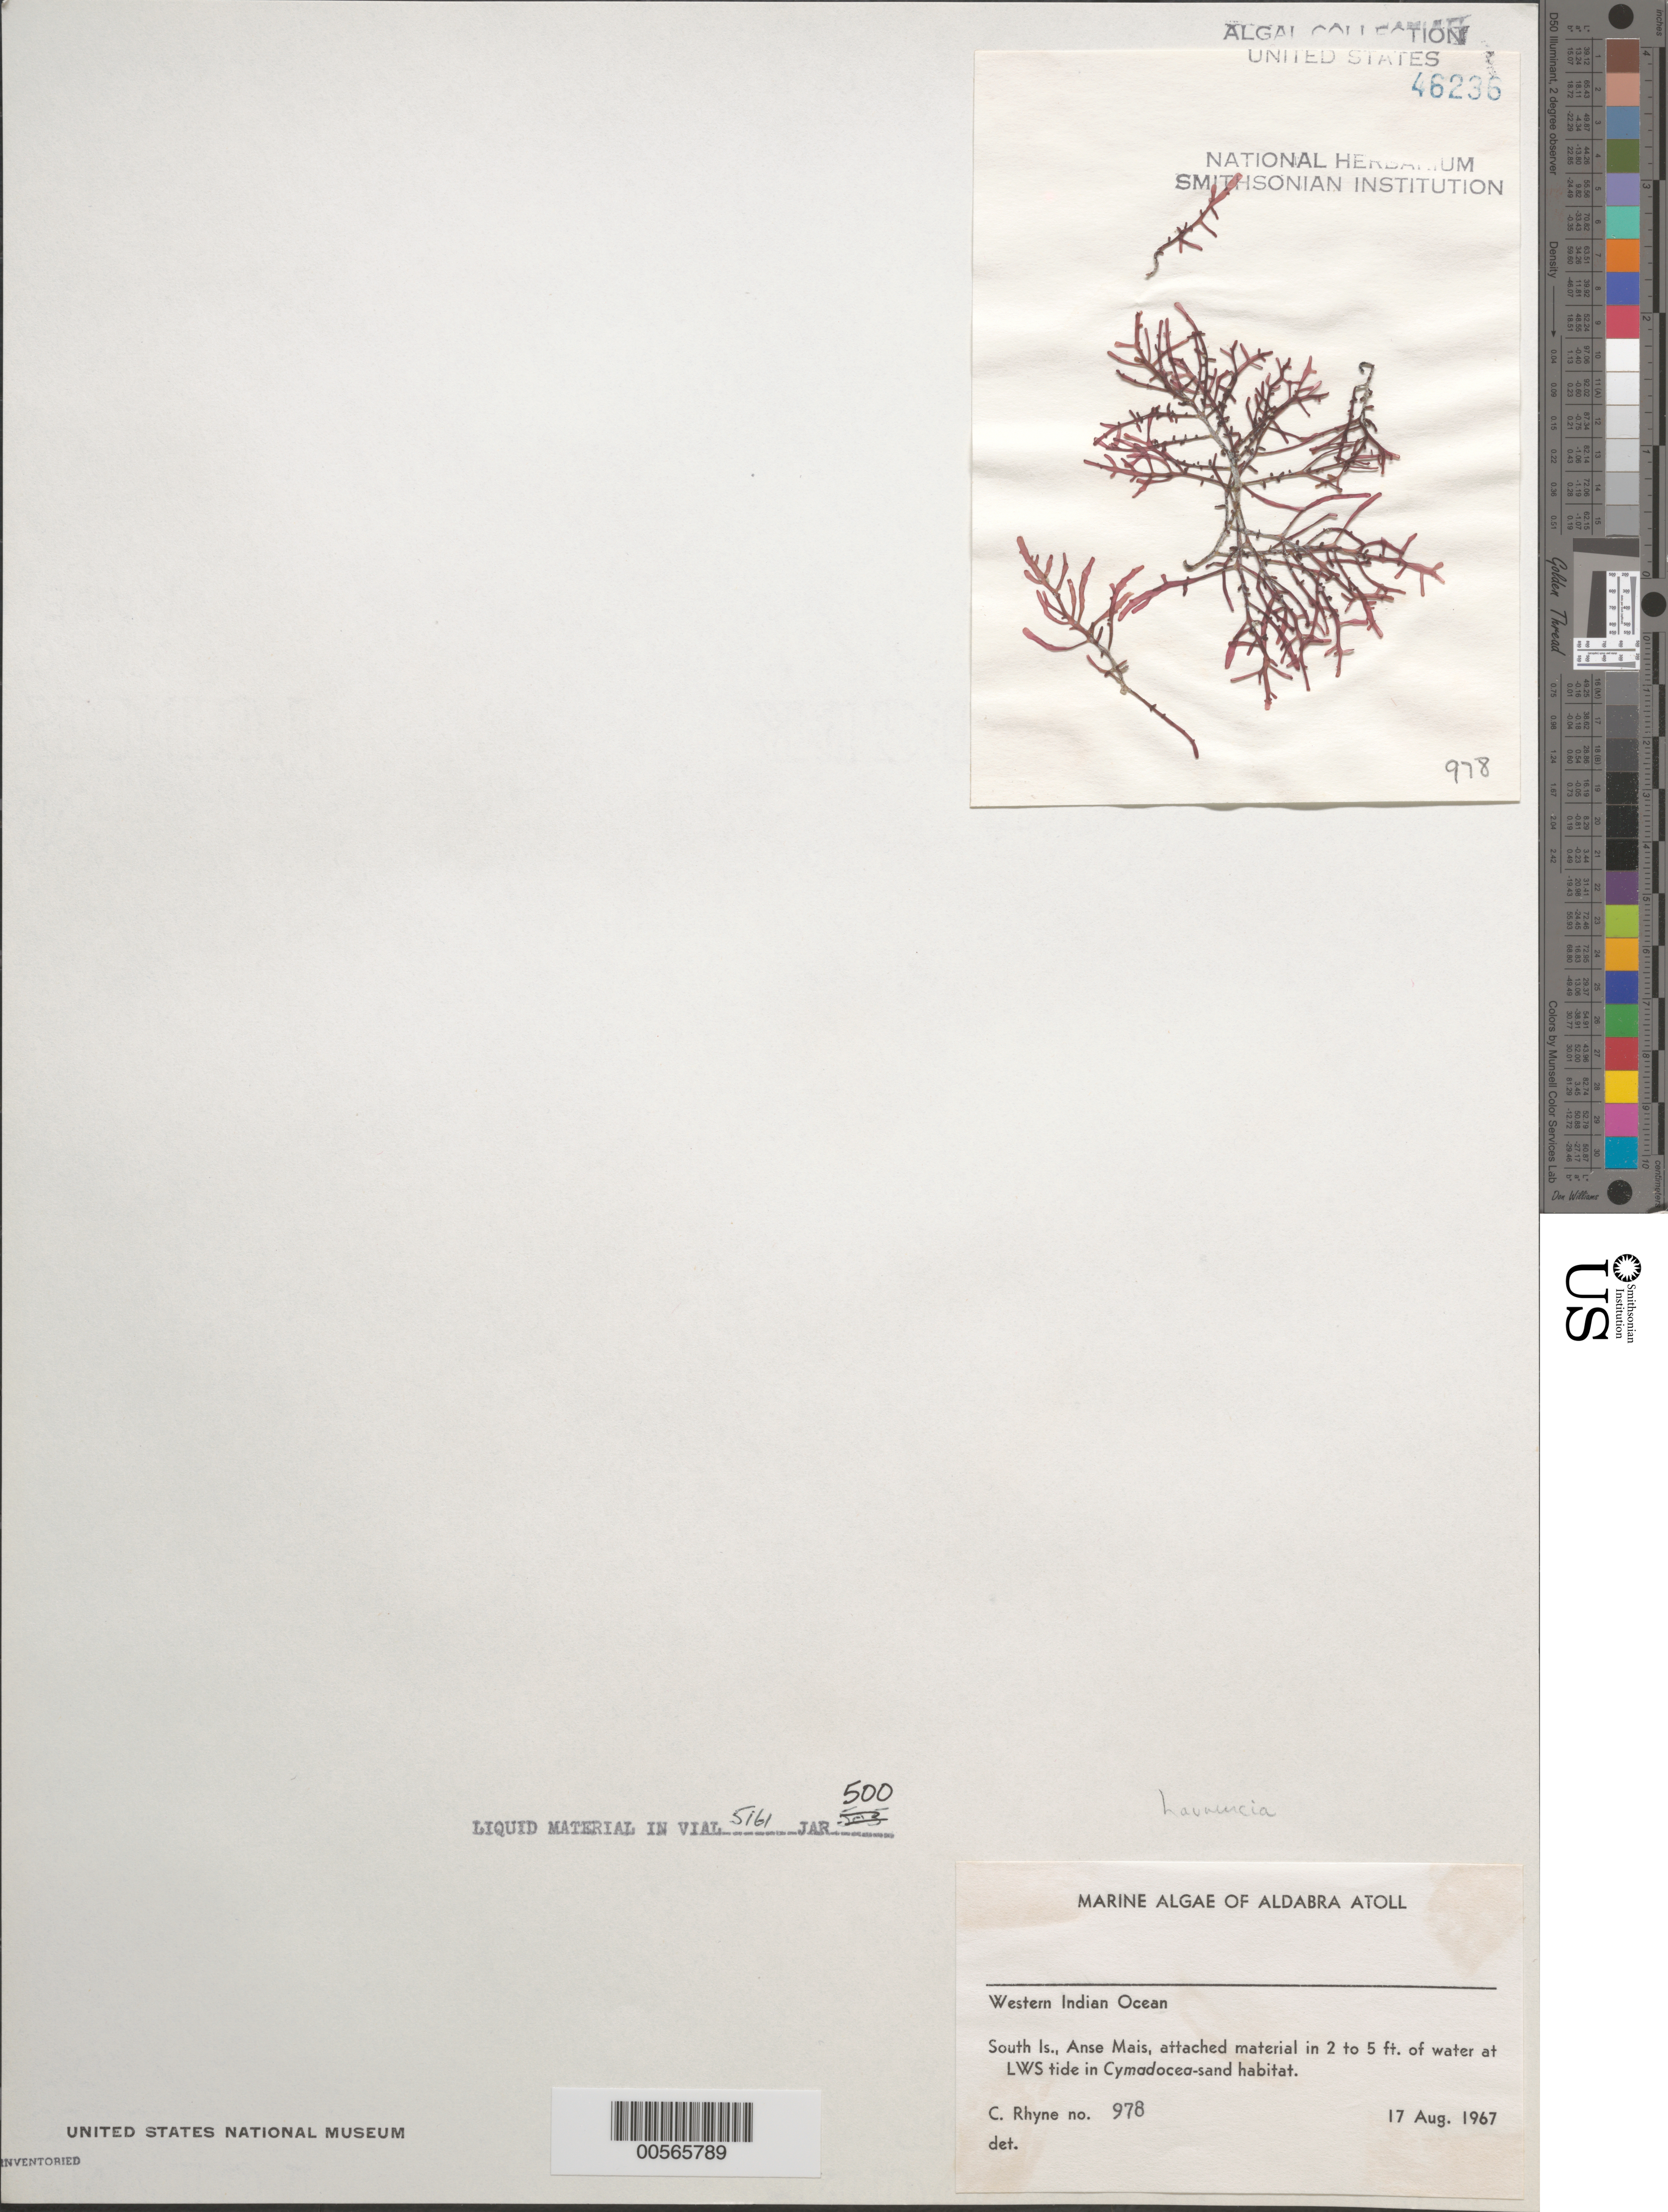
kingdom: Plantae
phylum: Rhodophyta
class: Florideophyceae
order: Ceramiales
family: Rhodomelaceae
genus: Laurencia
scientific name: Laurencia sp.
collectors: C. Rhyne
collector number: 978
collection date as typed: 17 Aug 1967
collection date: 1967-08-17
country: Seychelles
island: Aldabra Atoll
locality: South Islet, Anse Mais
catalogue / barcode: US 46236